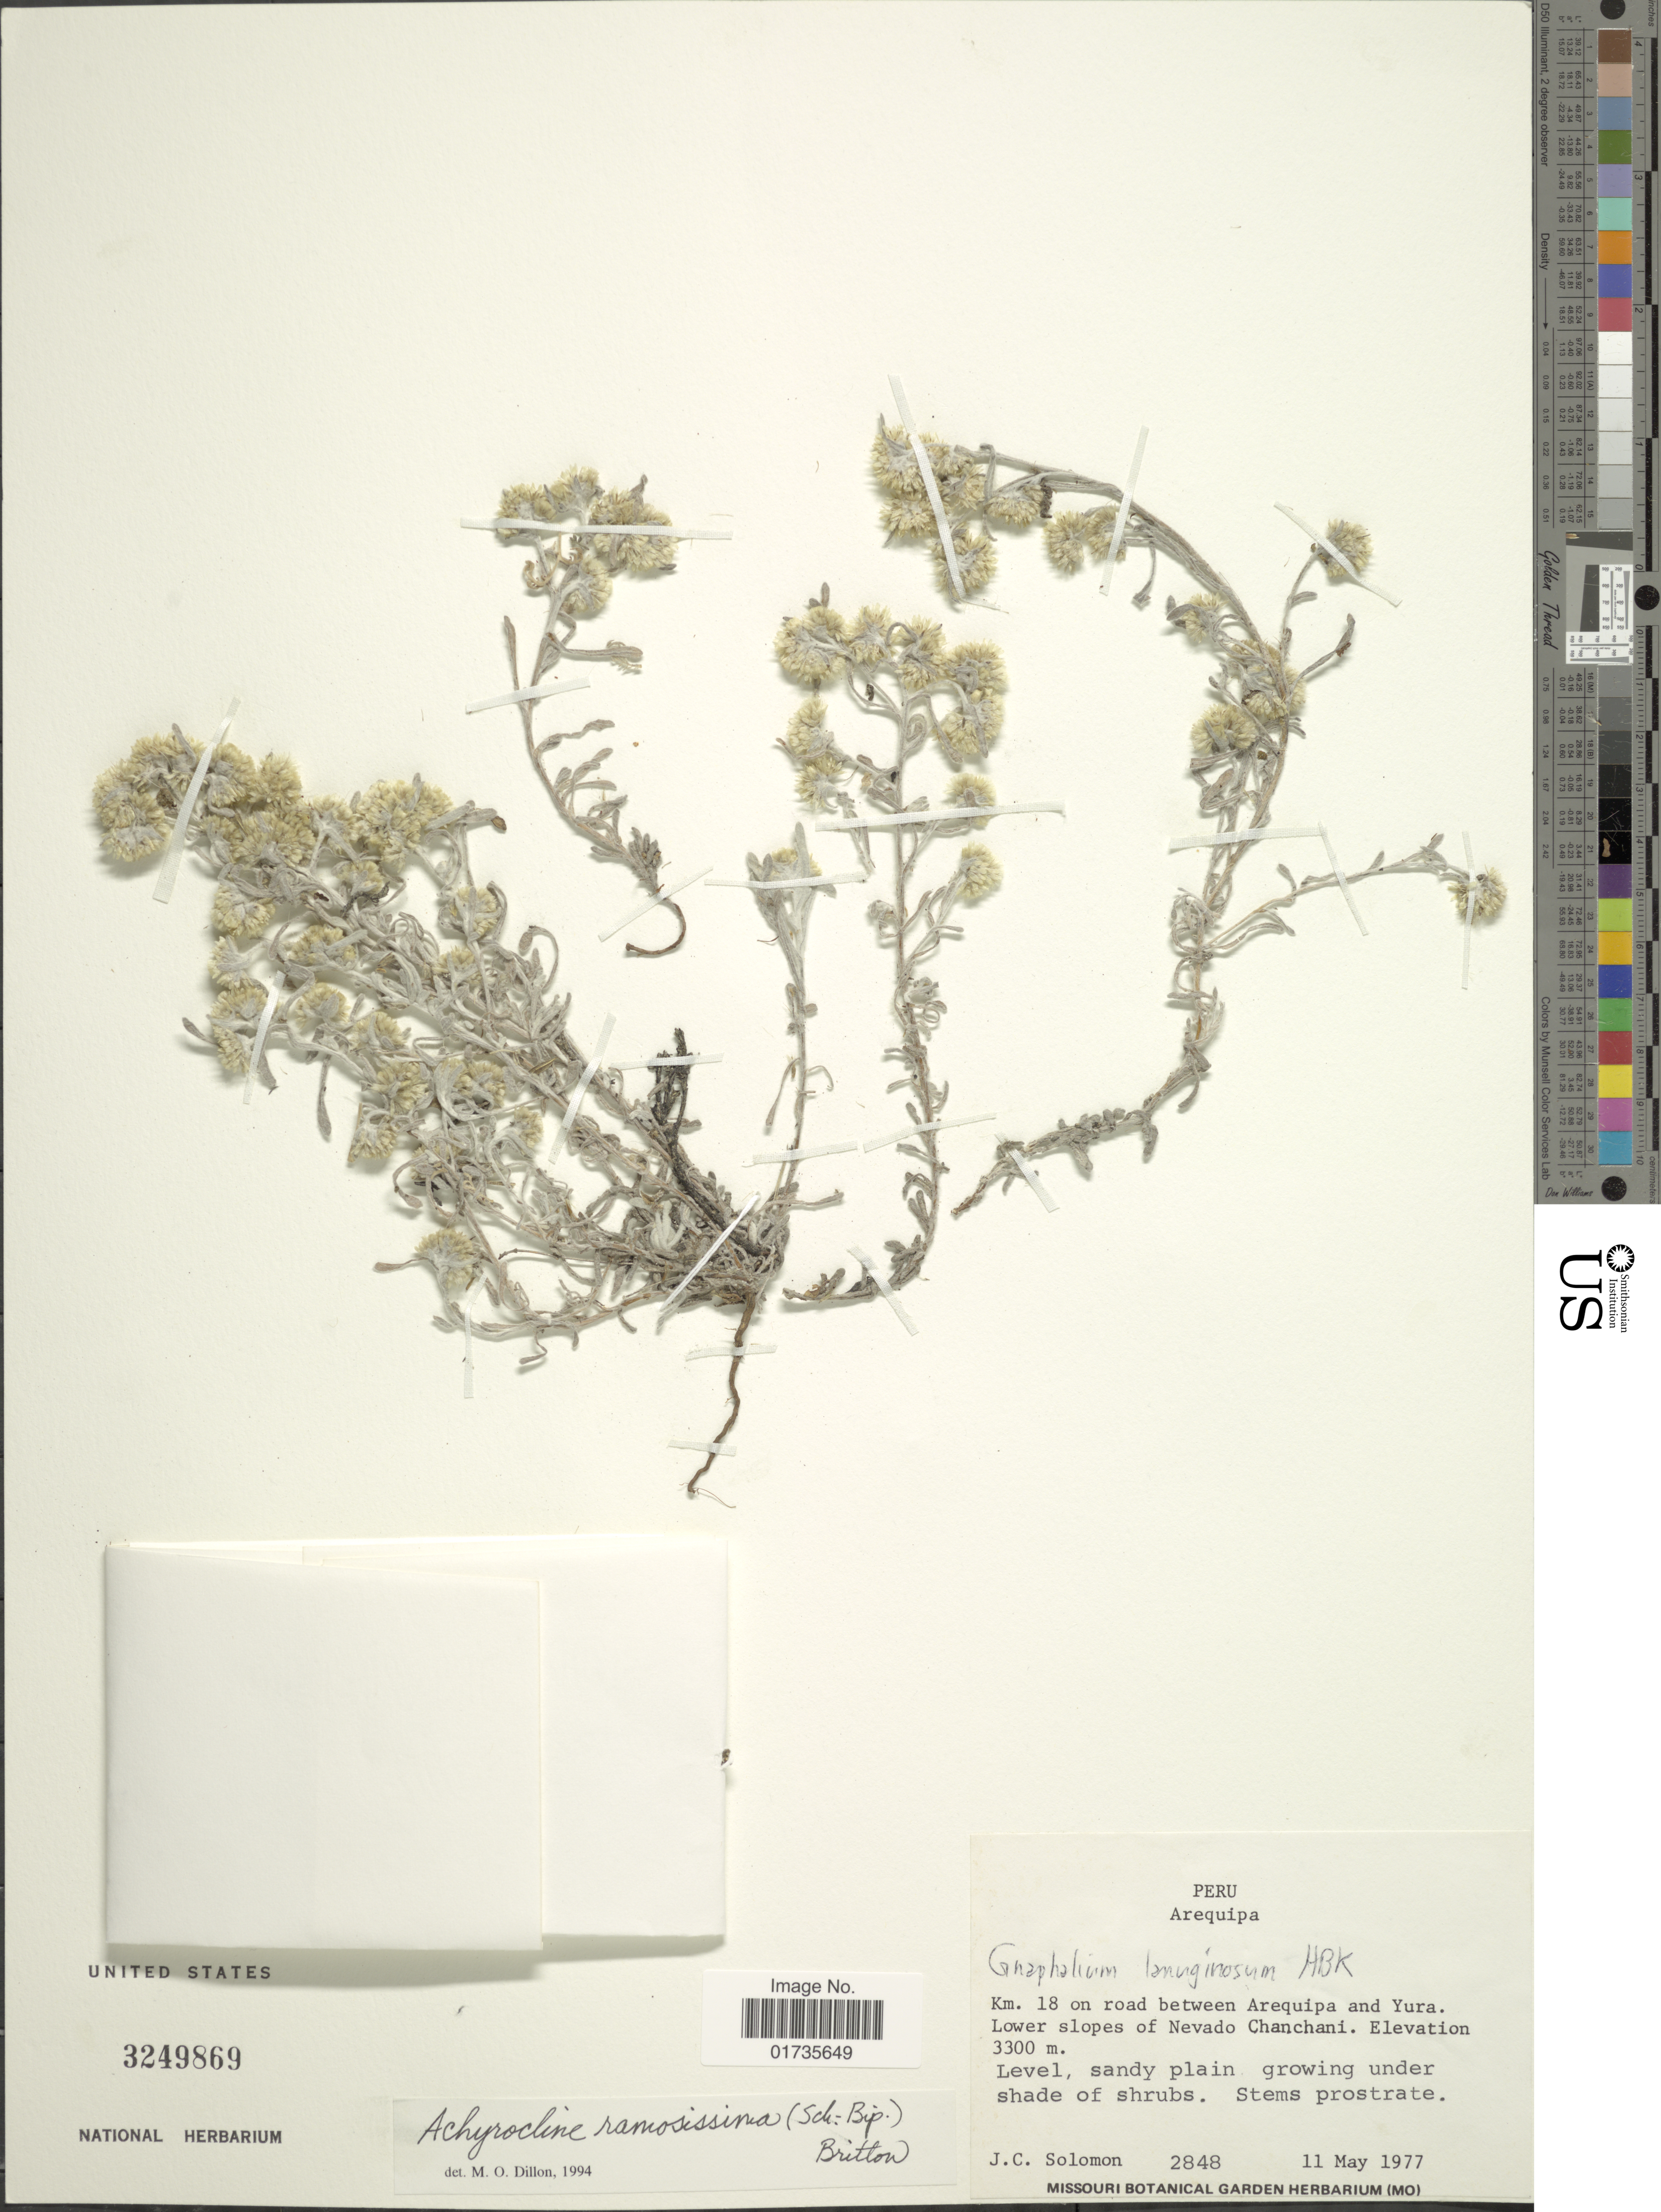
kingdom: Plantae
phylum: Tracheophyta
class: Magnoliopsida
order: Asterales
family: Asteraceae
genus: Achyrocline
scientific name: Achyrocline ramosissima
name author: (Sch. Bip.) Britton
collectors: J. C. Solomon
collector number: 2848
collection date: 1977-05-11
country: Peru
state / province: Arequipa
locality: Peru. Arequipa. Km. 18 omn road between Arequipa Km. 18 on road between Arequipa and Yura. Lower slopes of Nevado Chanchani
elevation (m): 3300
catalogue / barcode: US 3249869